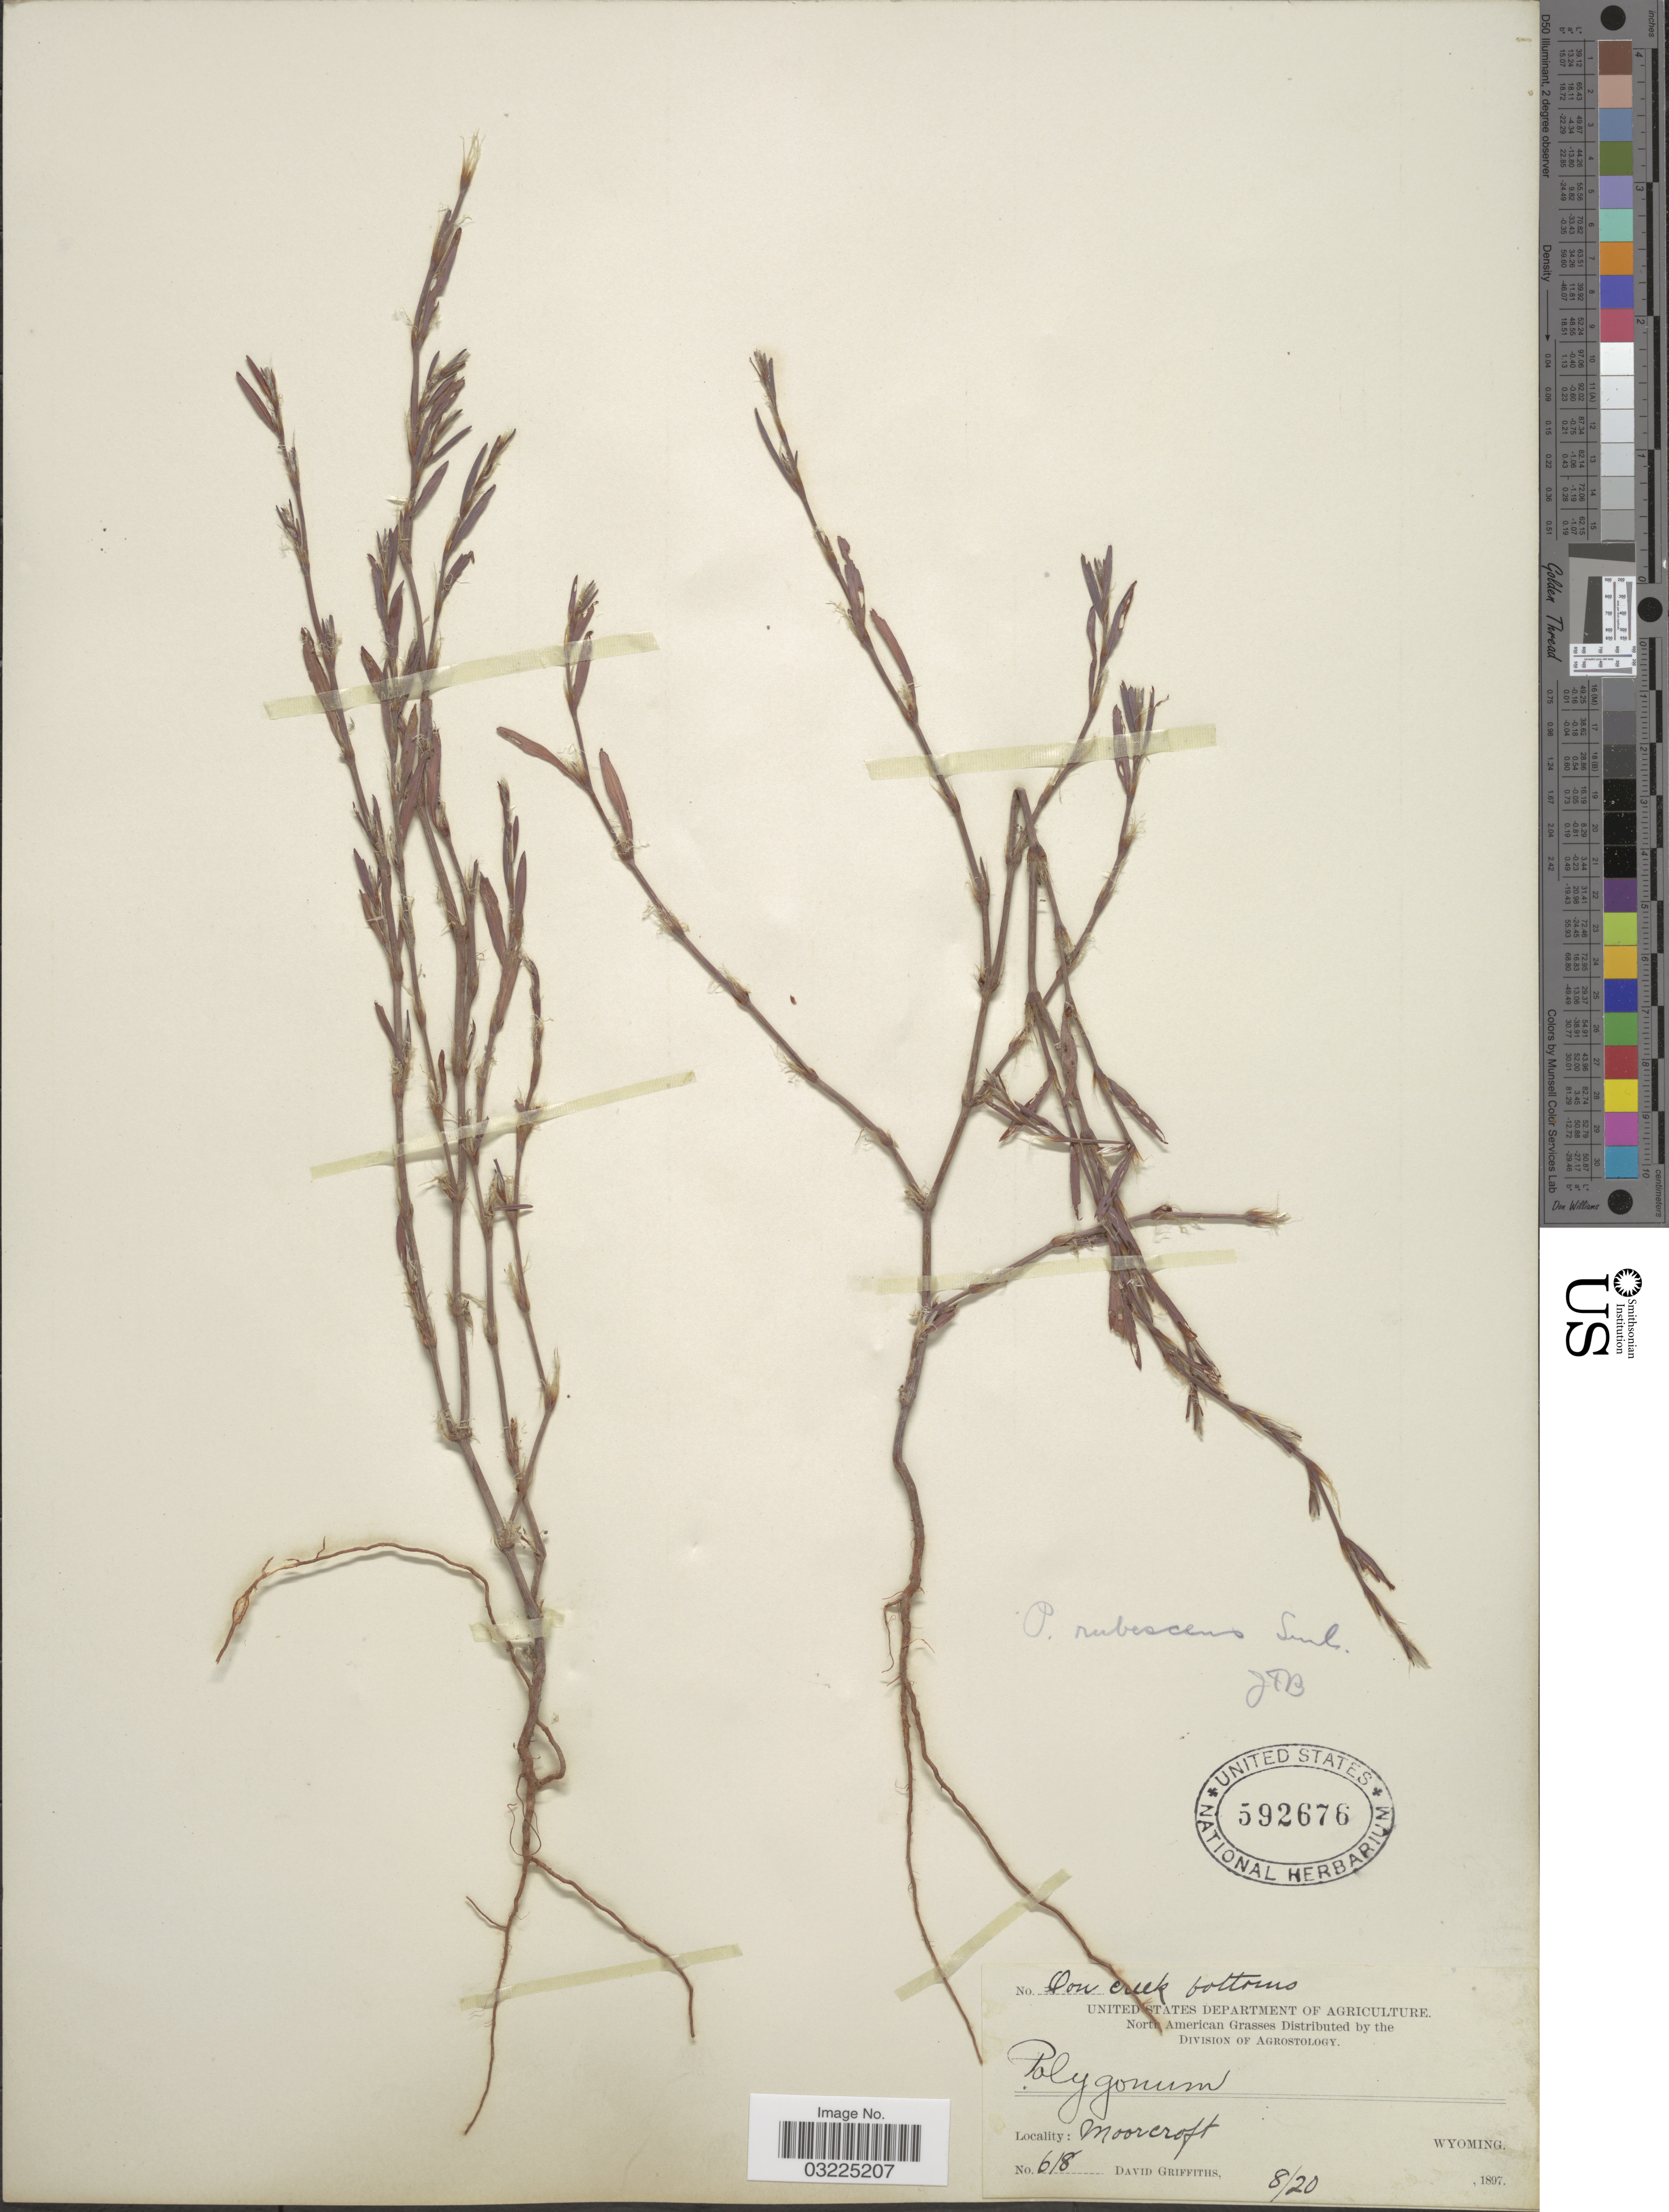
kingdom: Plantae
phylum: Tracheophyta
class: Magnoliopsida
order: Caryophyllales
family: Polygonaceae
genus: Polygonum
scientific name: Polygonum rubescens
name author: Small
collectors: D. Griffiths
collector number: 618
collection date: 1897-08-20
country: United States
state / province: Wyoming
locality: Moorcroft.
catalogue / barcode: US 592676